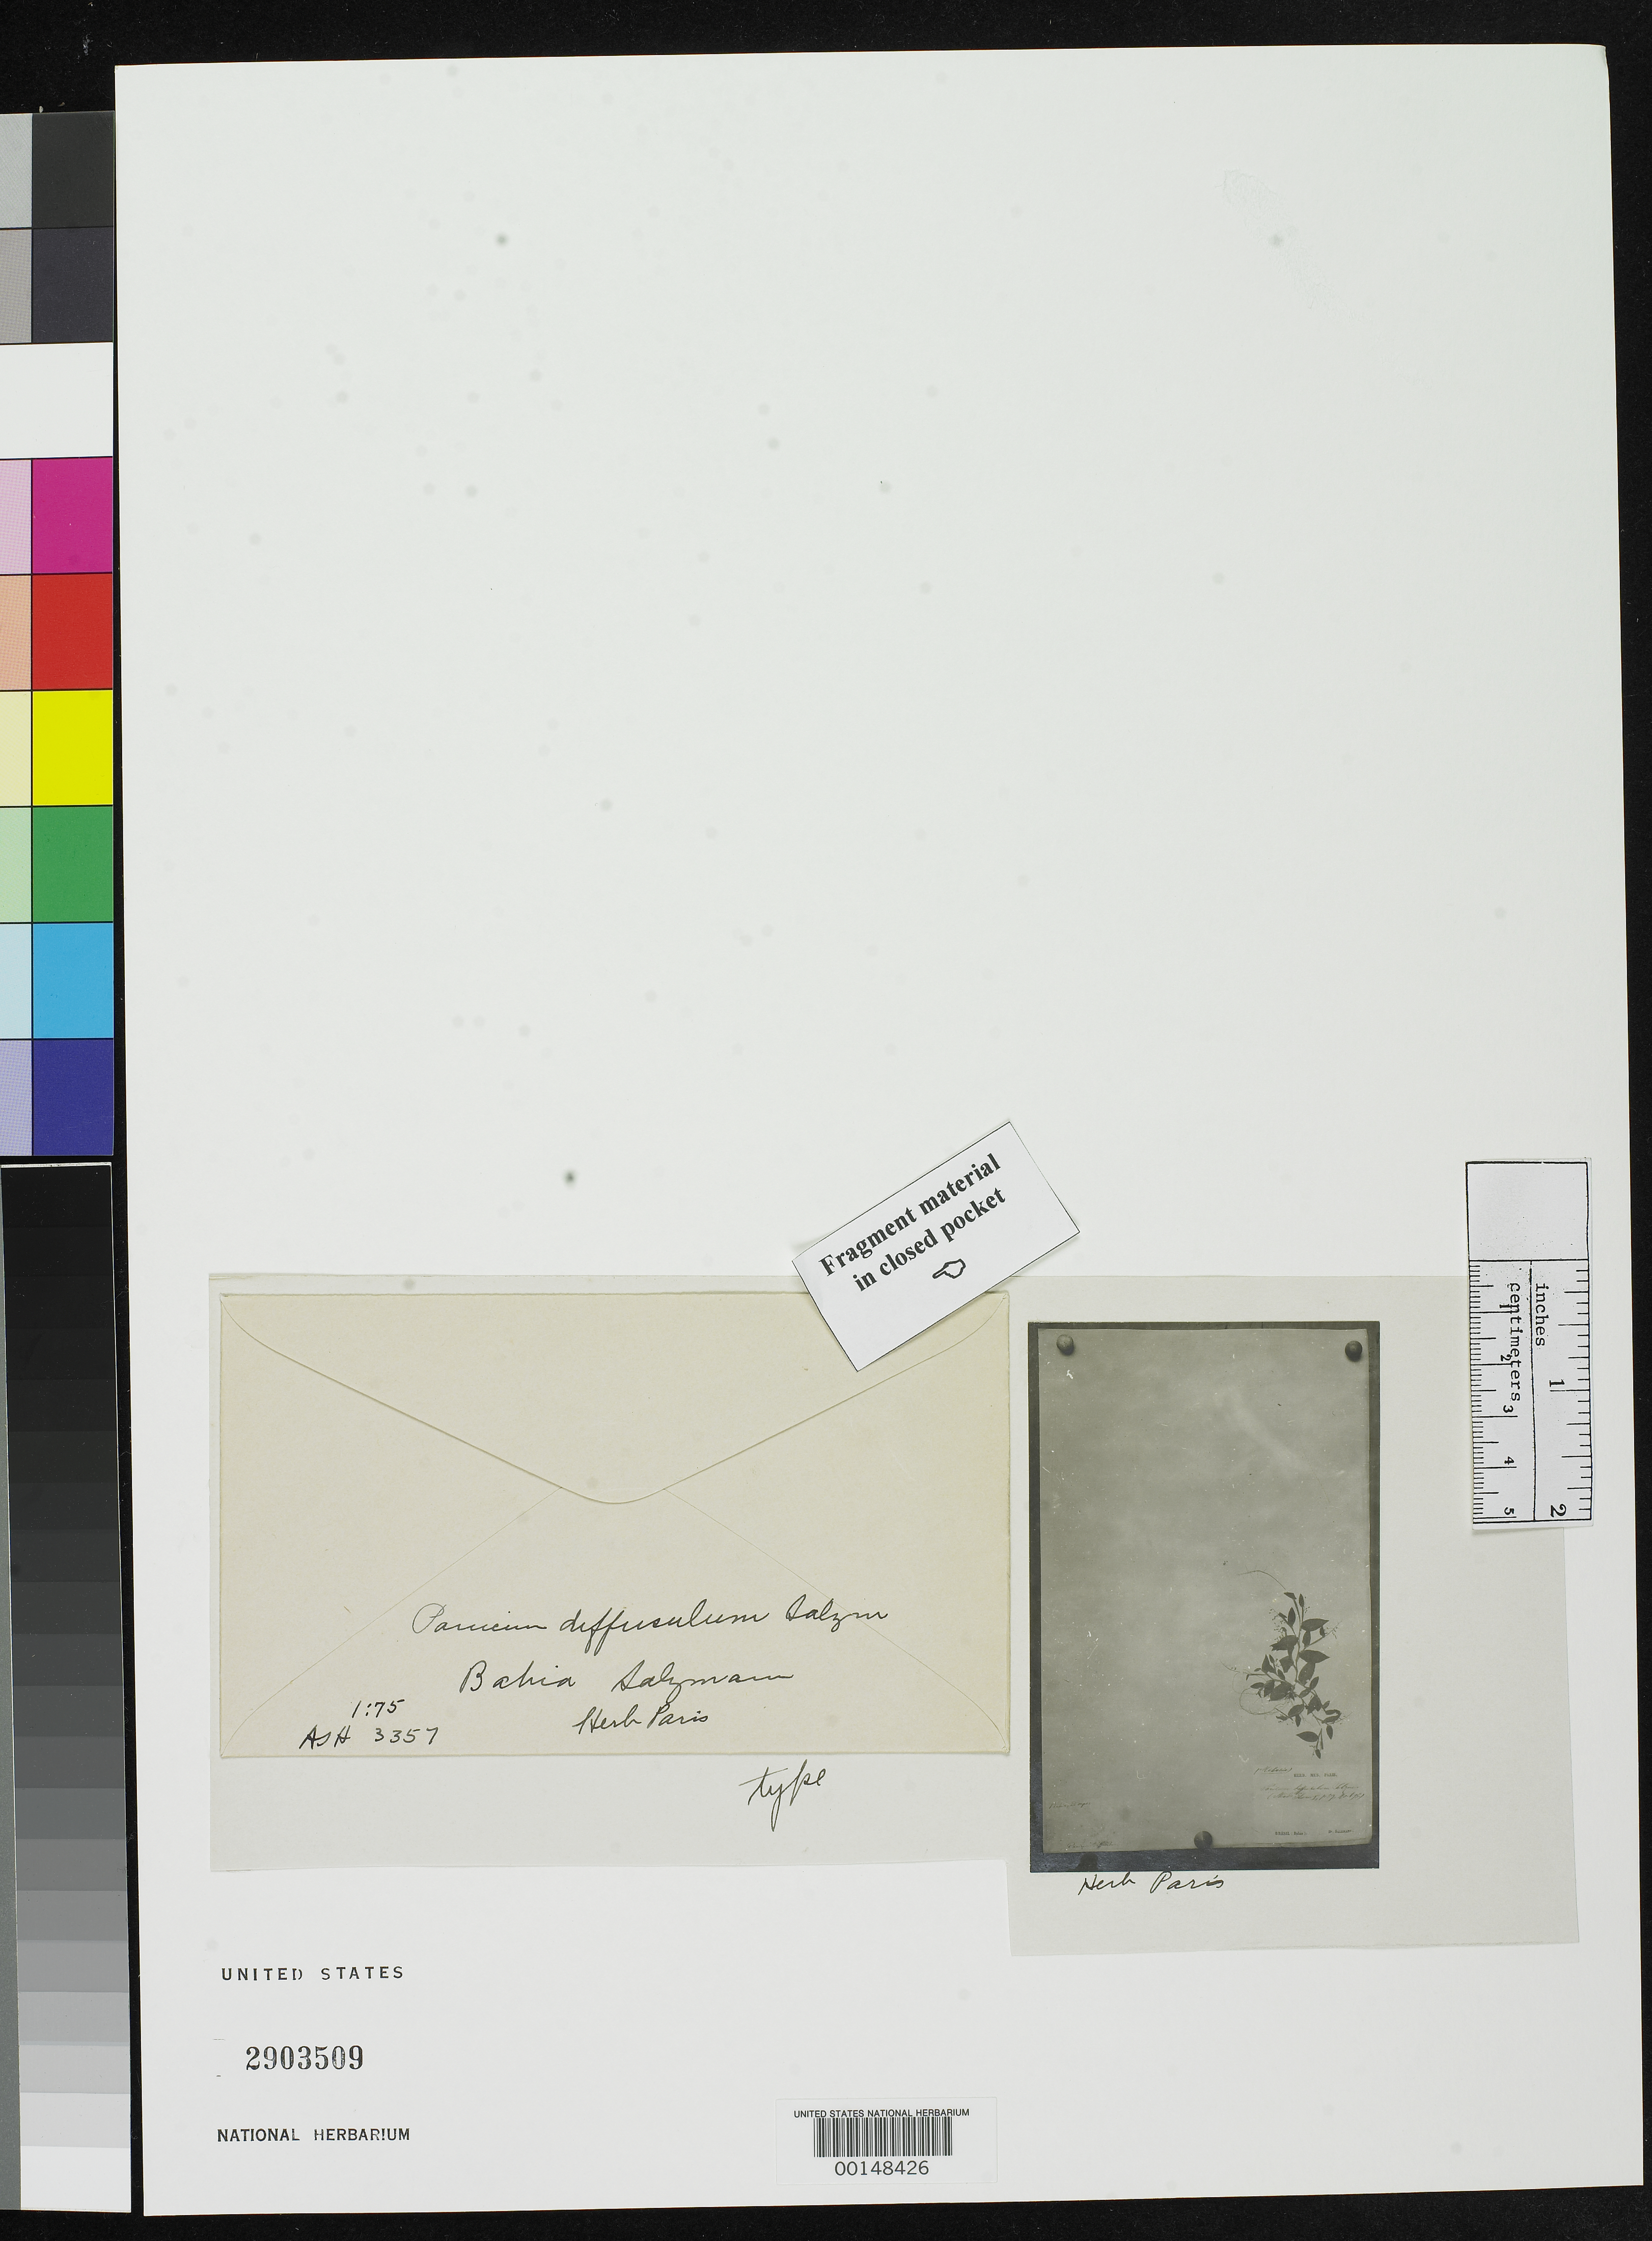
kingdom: Plantae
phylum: Tracheophyta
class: Liliopsida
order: Poales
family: Poaceae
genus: Panicum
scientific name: Panicum diffusulum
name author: Salzm. ex Steud.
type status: Type Fragment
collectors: P. Salzmann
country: Brazil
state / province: Bahia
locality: North of Esplanda city on road to Jaquera.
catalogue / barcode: US 2903509